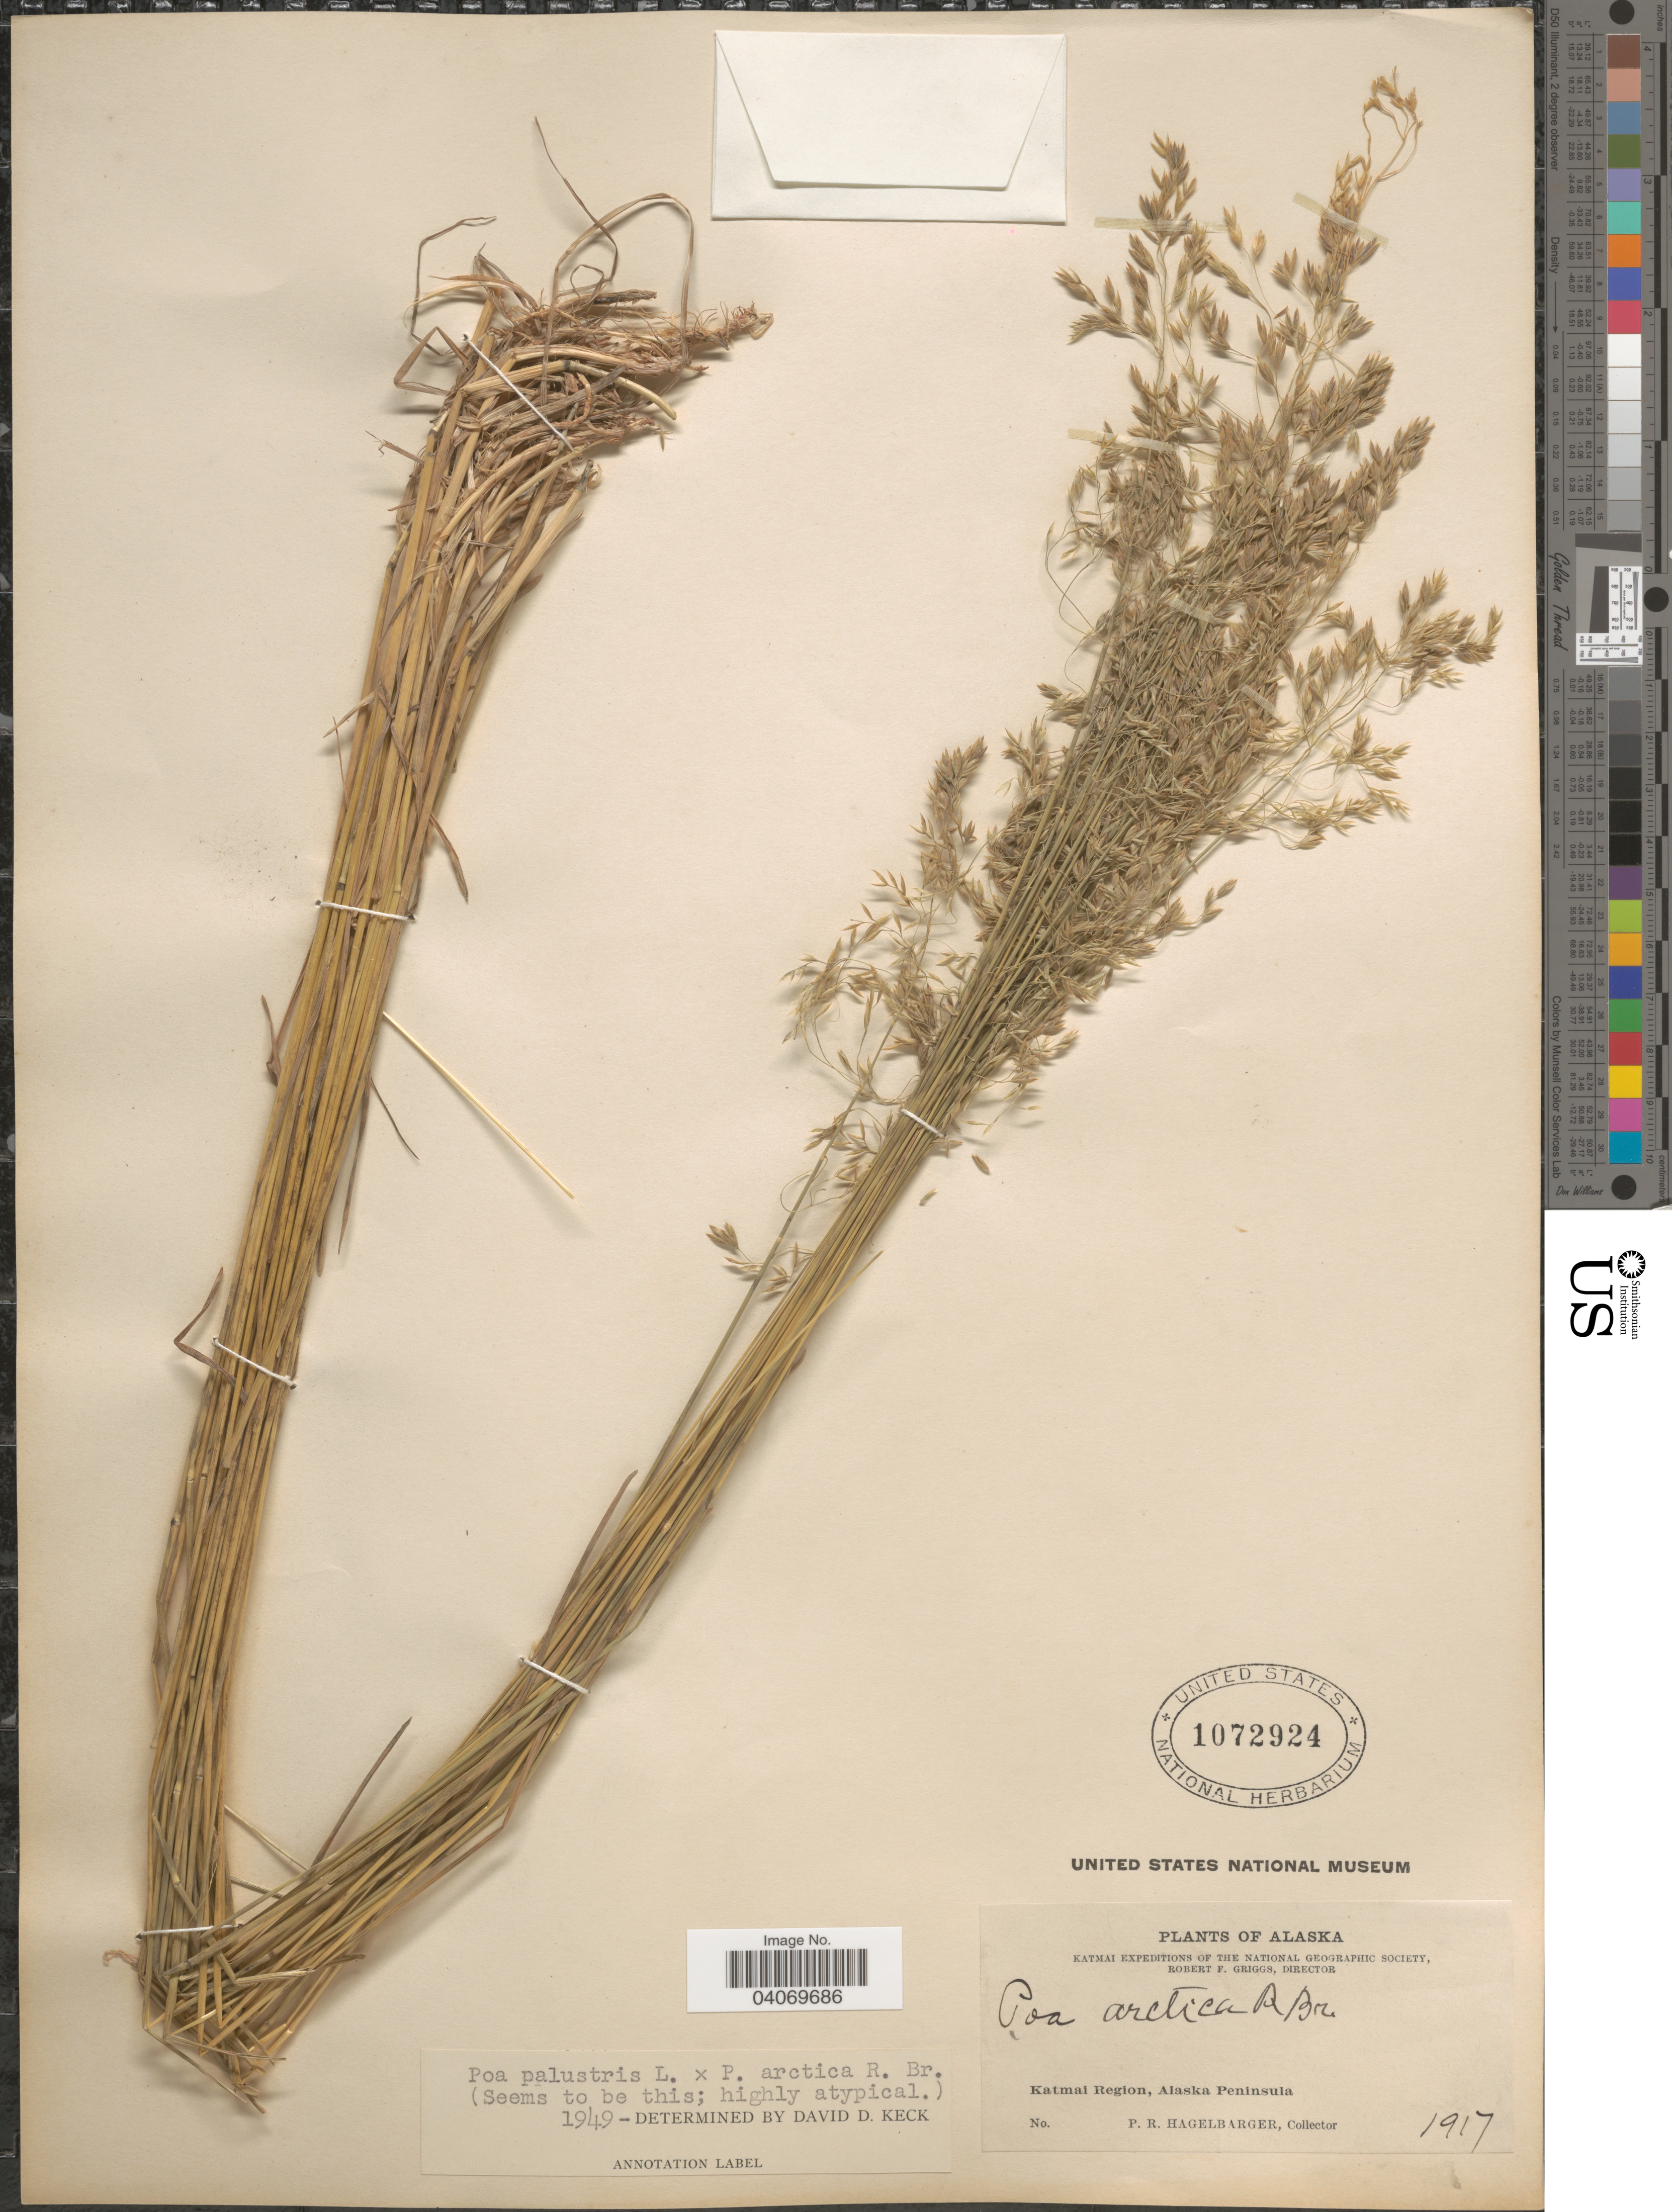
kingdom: Plantae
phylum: Tracheophyta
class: Liliopsida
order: Poales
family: Poaceae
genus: Poa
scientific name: Poa sp.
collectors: P. Hagelbarger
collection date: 1917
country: United States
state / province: Alaska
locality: Katmai Expedition of the National Geographic Society. Katmai Region, Alaska Peninsula.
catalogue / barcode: US 1072924